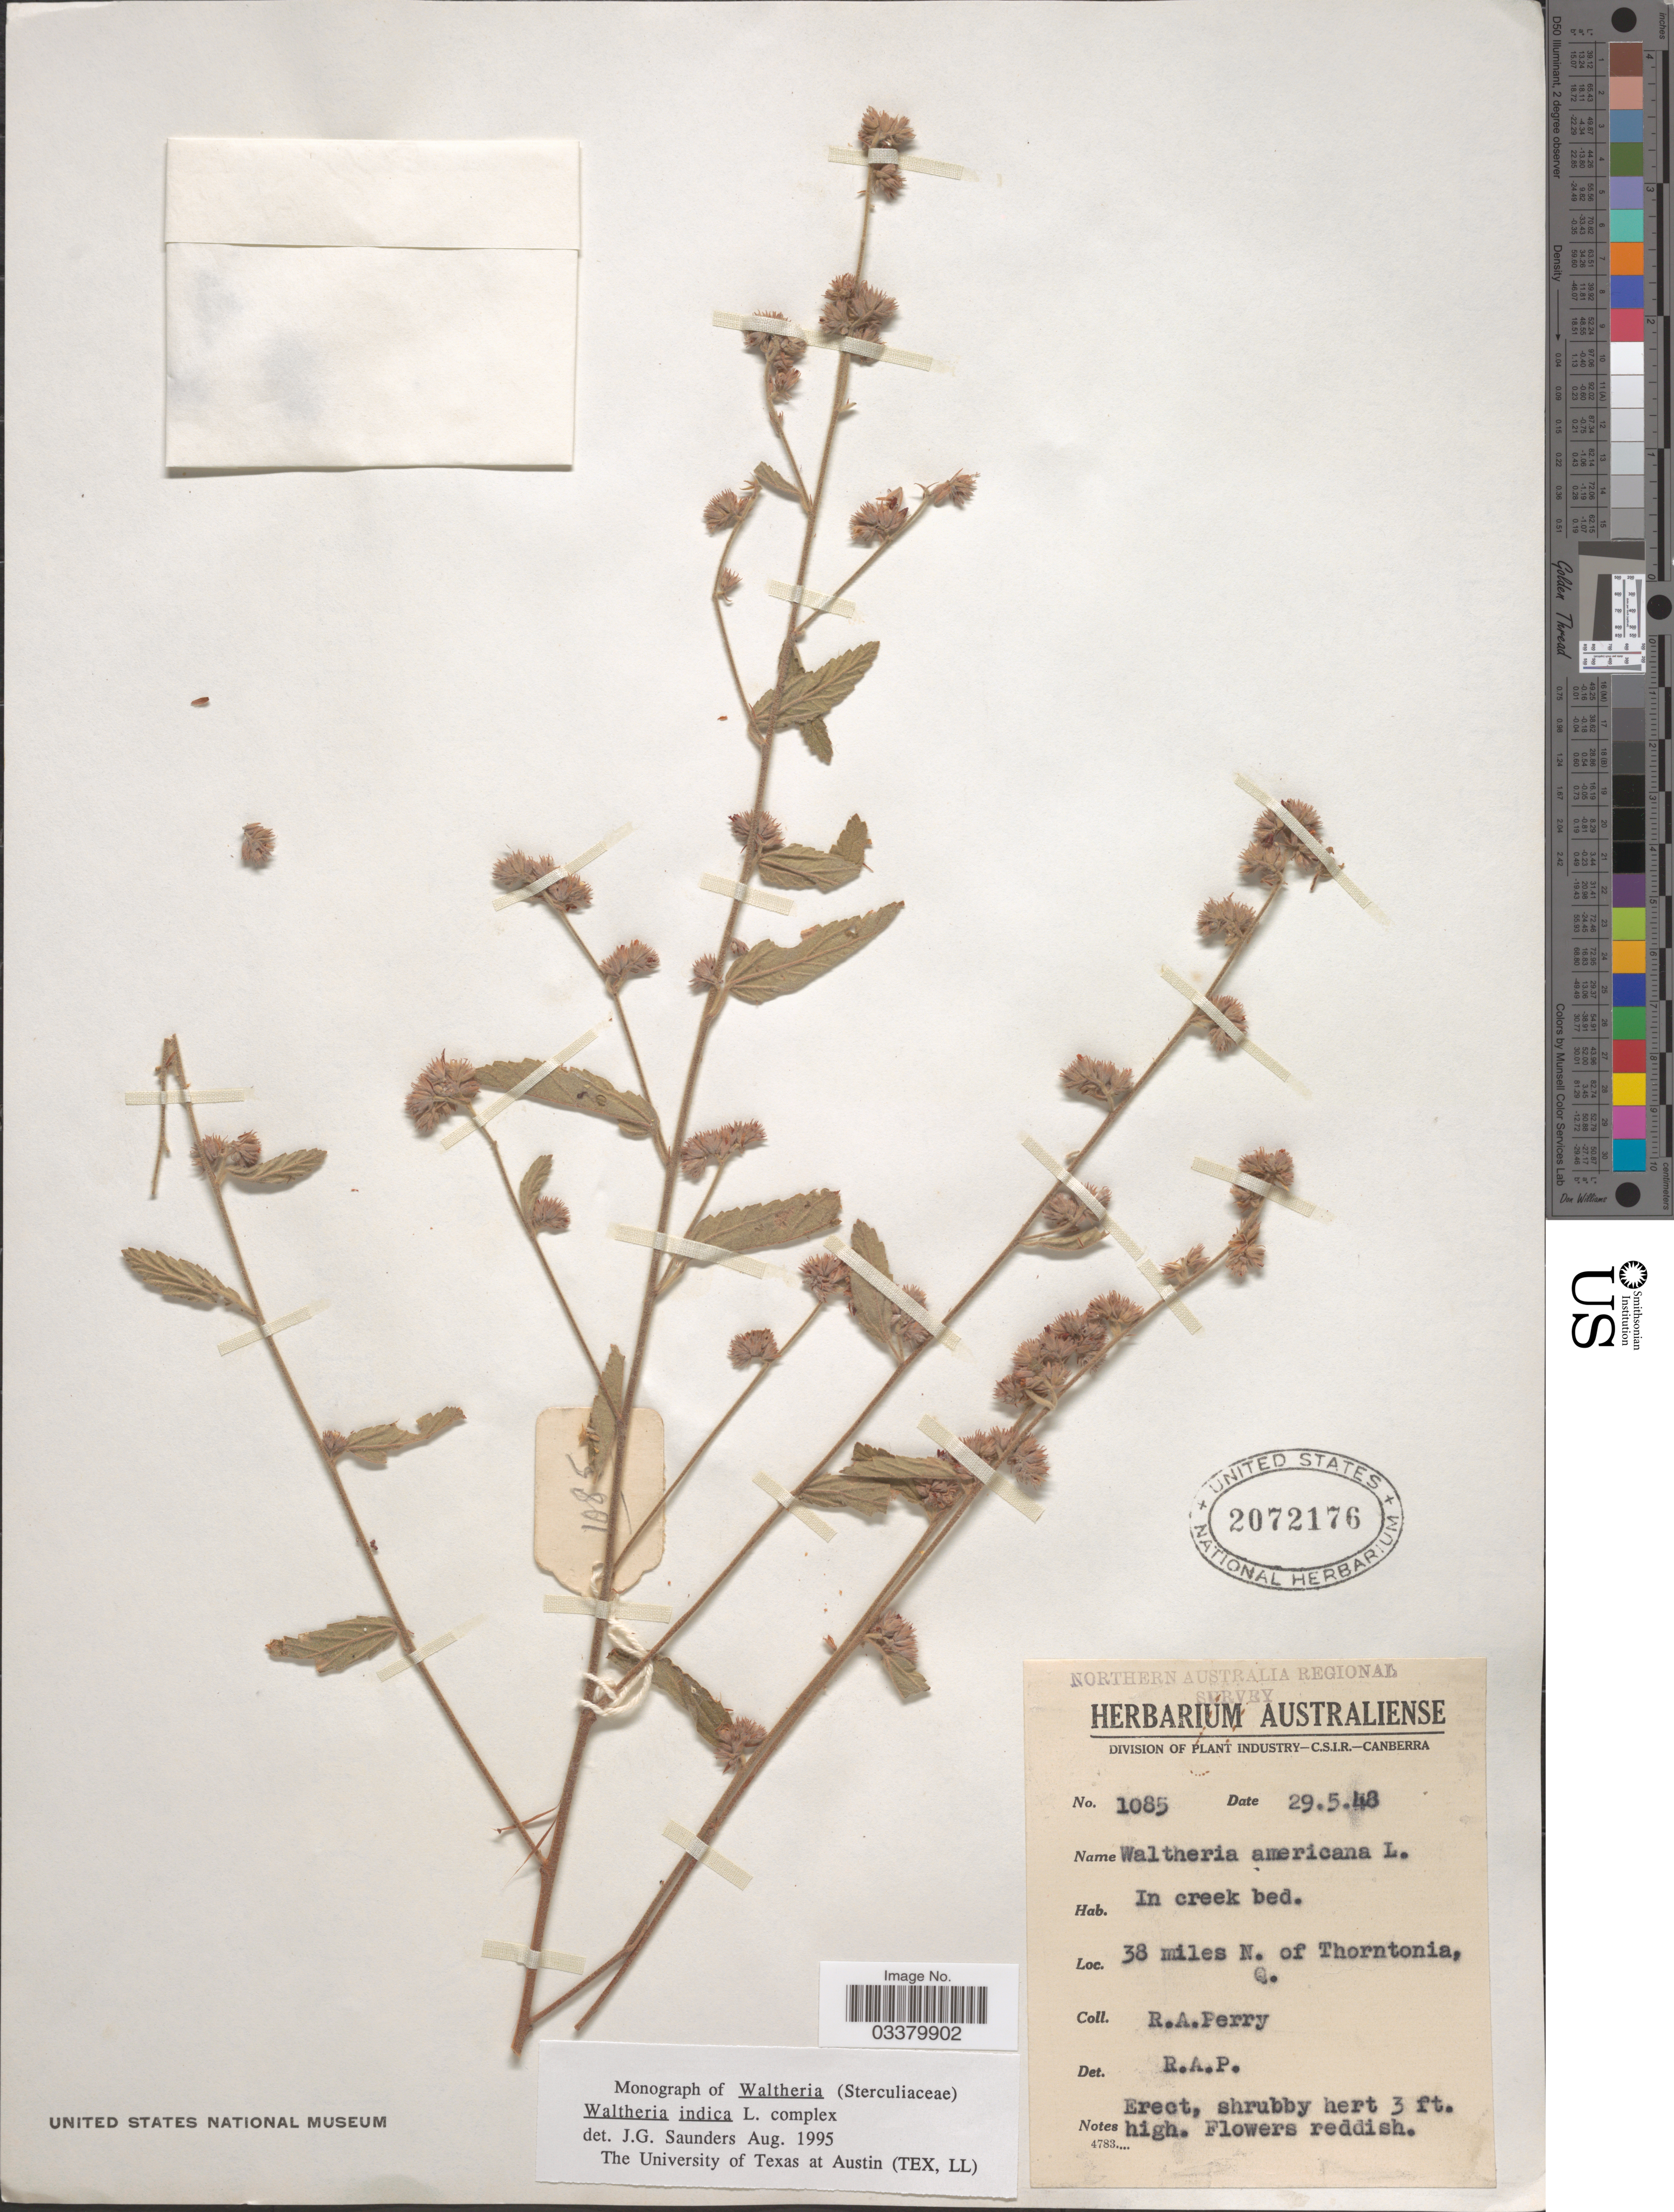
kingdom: Plantae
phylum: Tracheophyta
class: Magnoliopsida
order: Malvales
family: Malvaceae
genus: Waltheria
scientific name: Waltheria indica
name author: L.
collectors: Perry, R. A.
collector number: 1085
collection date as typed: Transcribed d/m/y: 29/5/48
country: Australia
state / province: Queensland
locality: Northern Australia Regional Survey, In creek bed. 38 miles N. of Thorntonia, Q.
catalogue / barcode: US 2072176